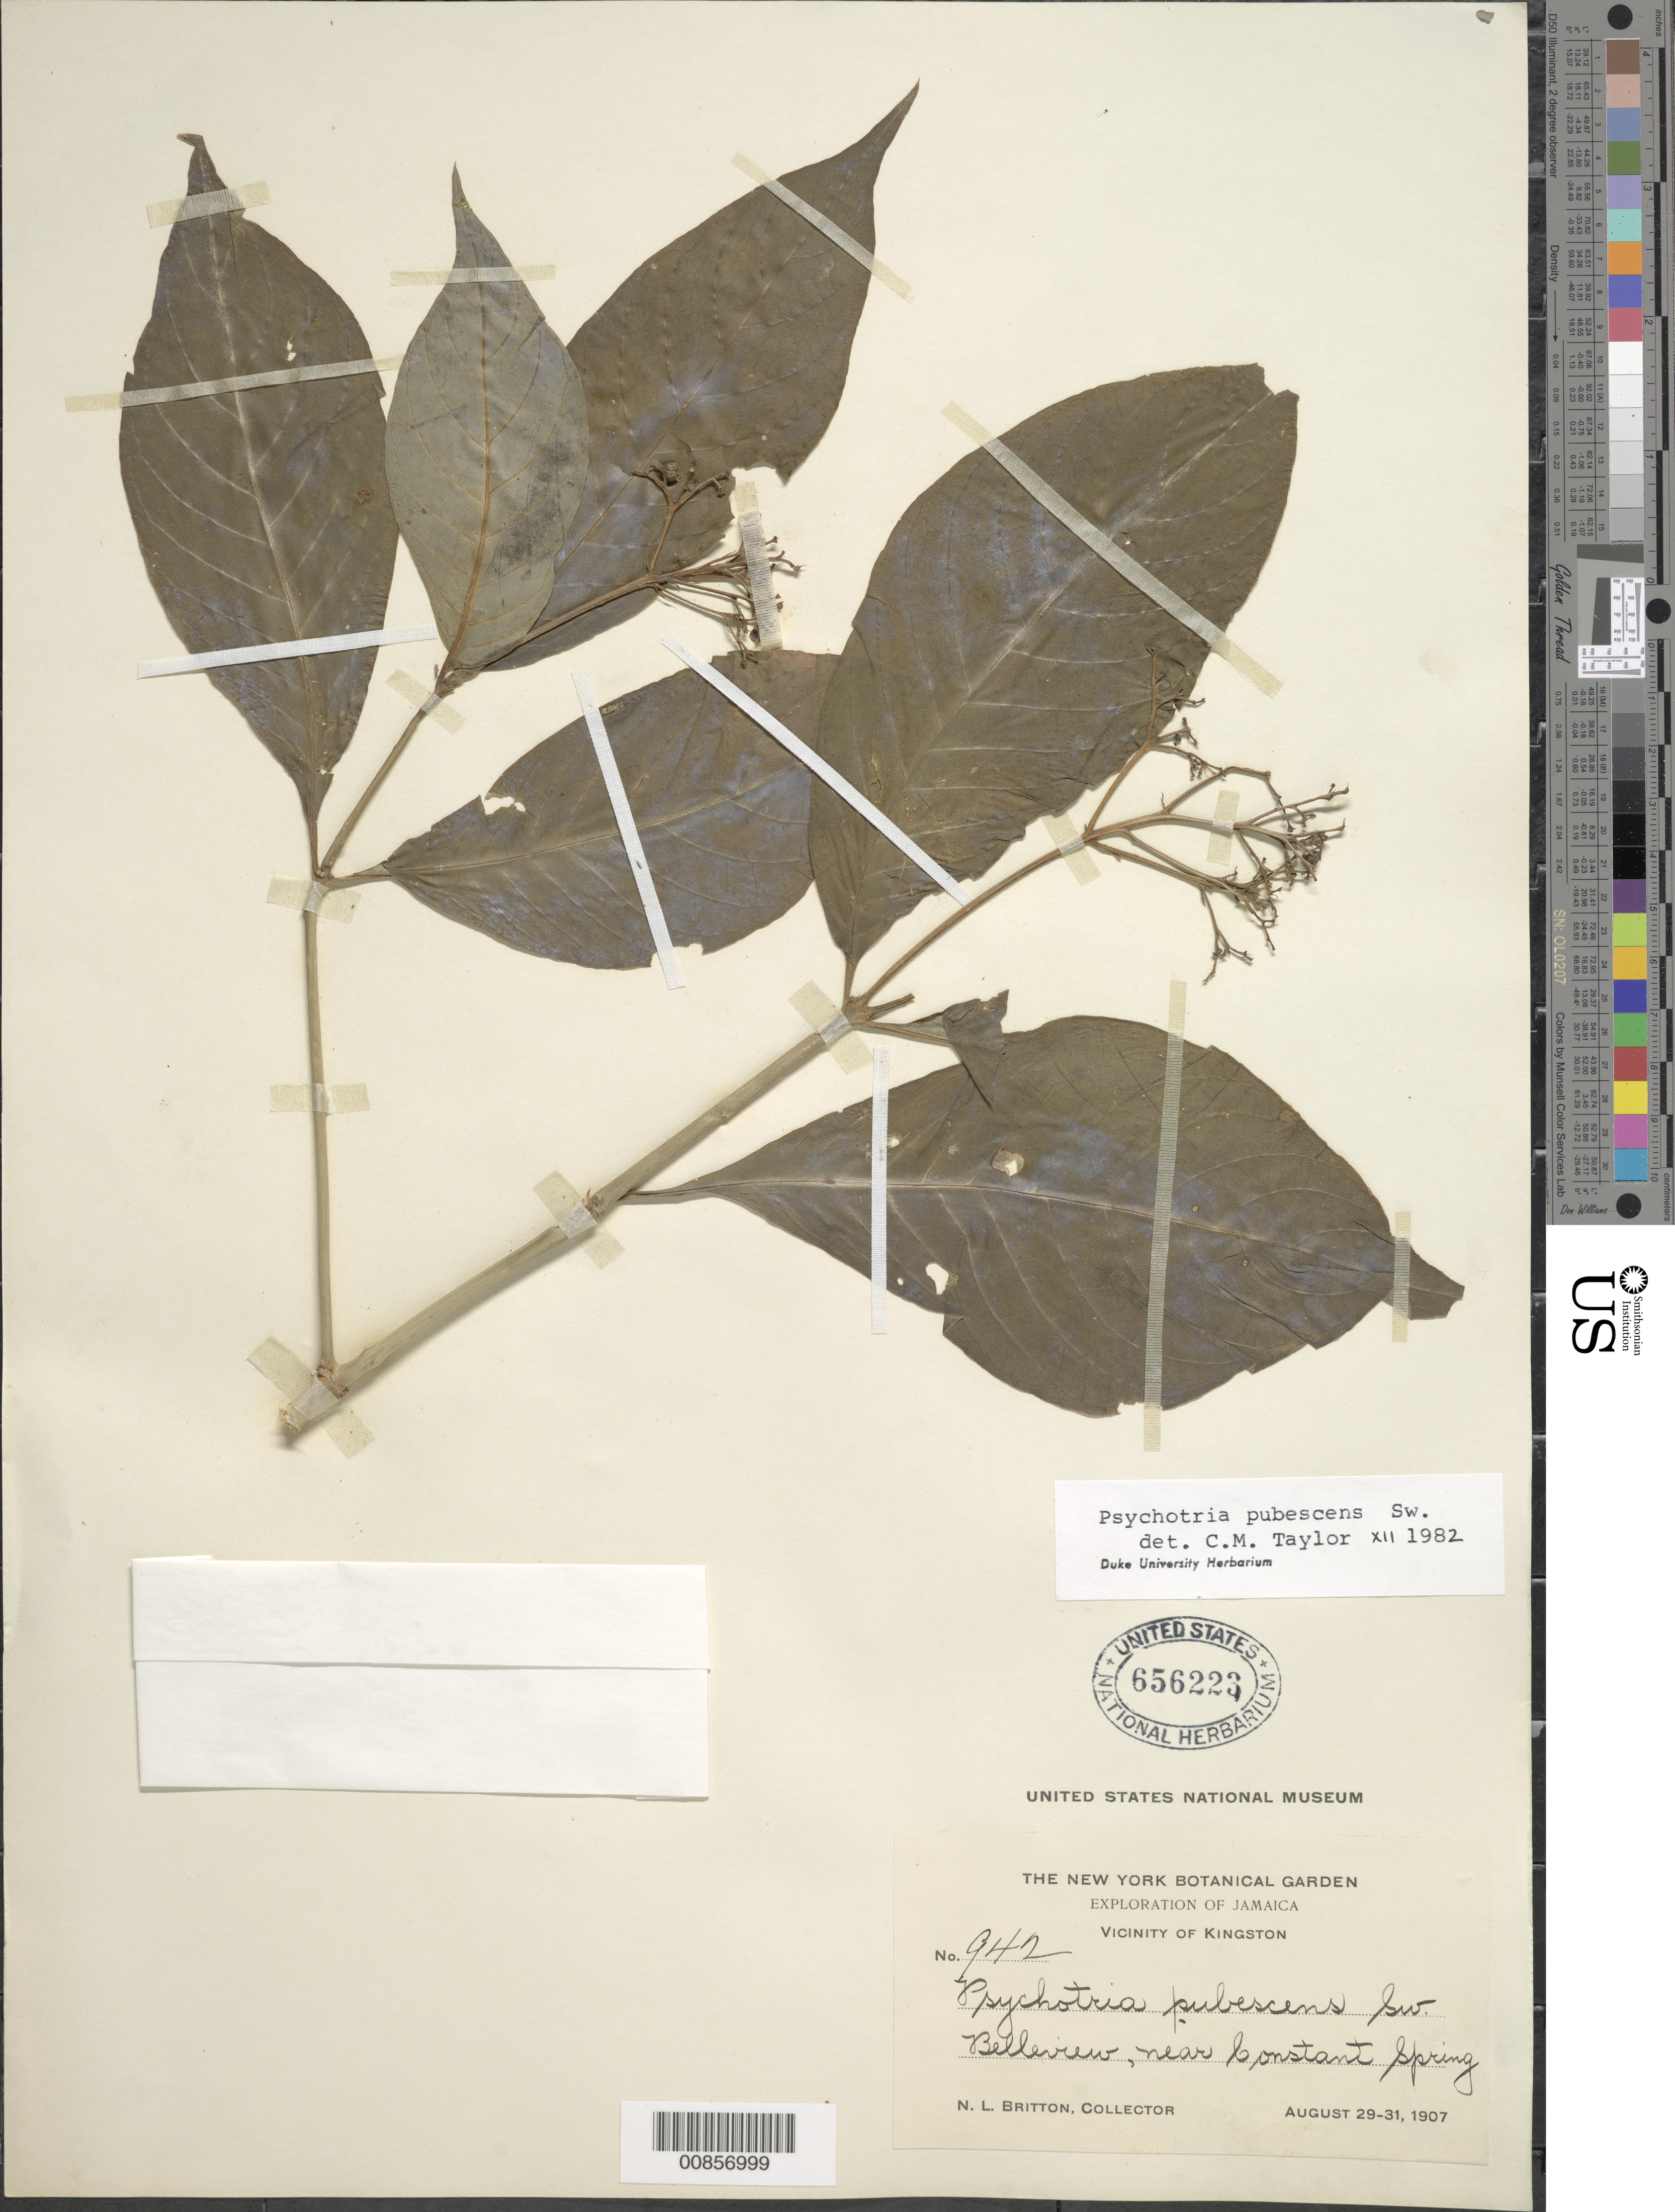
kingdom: Plantae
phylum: Tracheophyta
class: Magnoliopsida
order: Gentianales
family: Rubiaceae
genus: Psychotria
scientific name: Psychotria pubescens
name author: Sw.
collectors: N. Britton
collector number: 942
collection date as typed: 29 Aug 1907 to 31 Aug 1907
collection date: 1907-08-29/1907-08-31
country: Jamaica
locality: Belleview, near Constant Spring. Vicinity of Kingston.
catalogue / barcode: US 656223